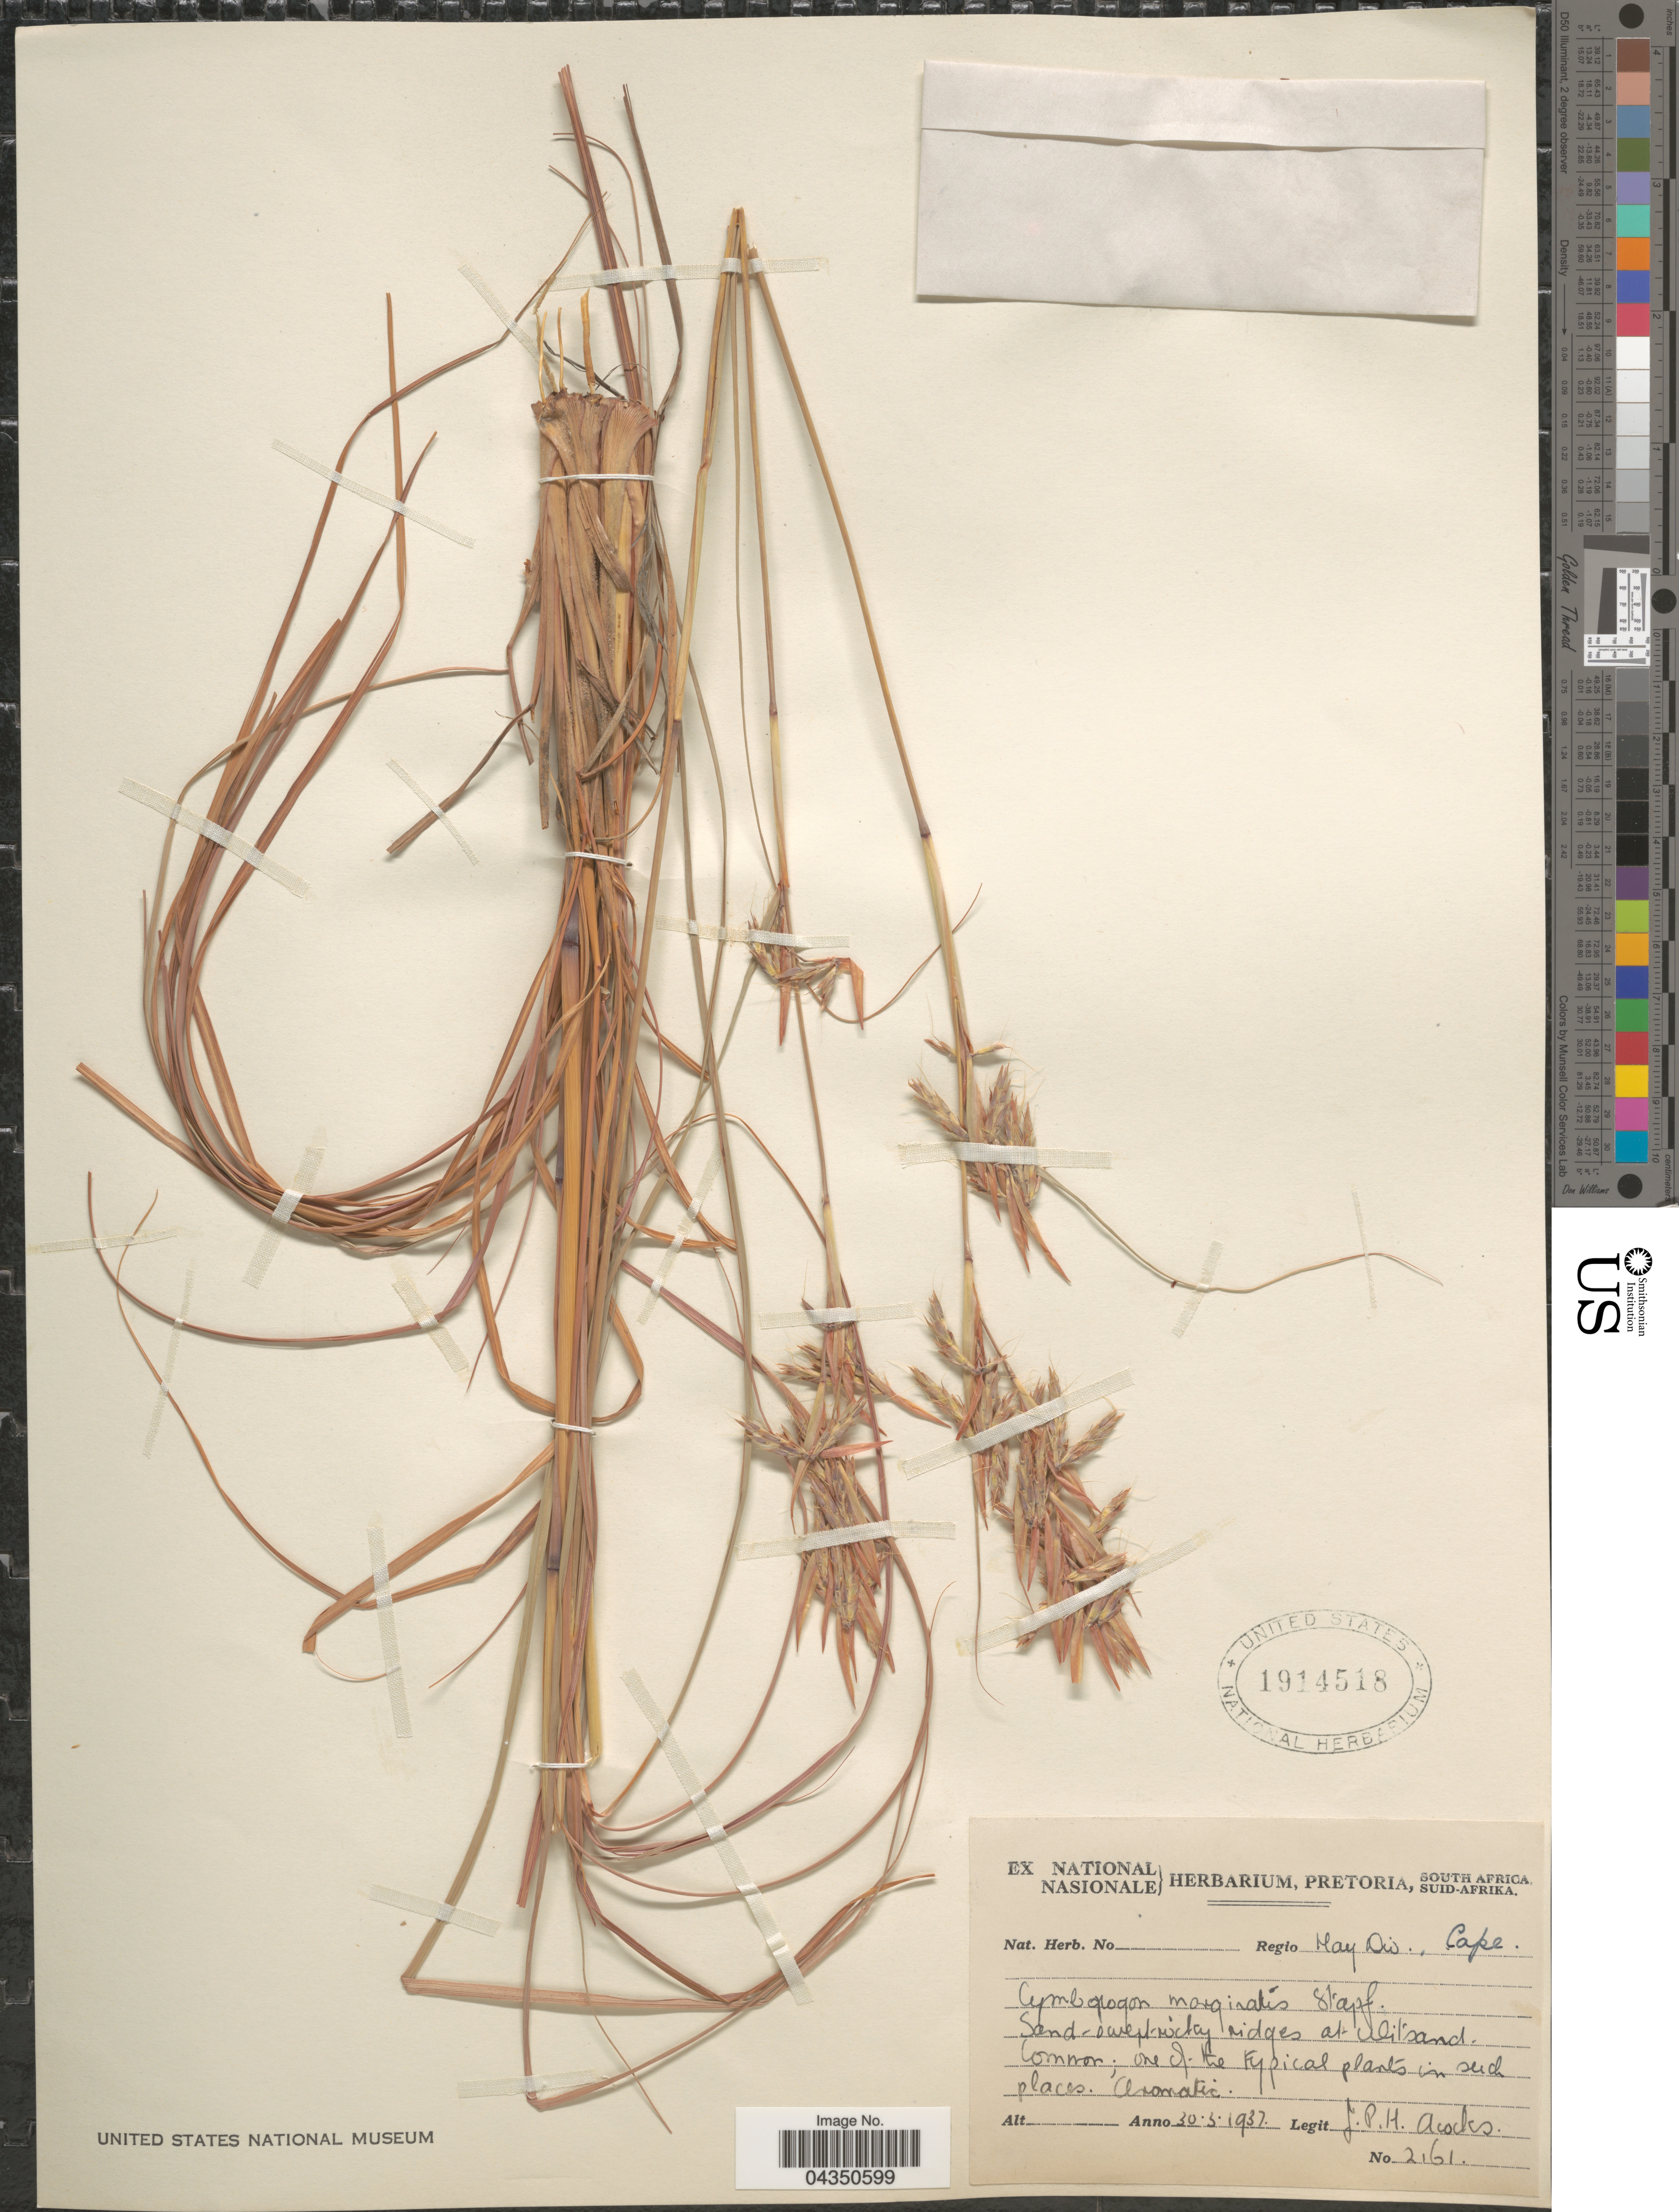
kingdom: Plantae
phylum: Tracheophyta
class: Liliopsida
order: Poales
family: Poaceae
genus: Cymbopogon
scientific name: Cymbopogon marginatus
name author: Stapf ex Burtt Davy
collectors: J. P. Acocks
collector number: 2161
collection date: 1937-05-30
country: South Africa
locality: Regio Hay Div., Cape.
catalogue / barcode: US 1914518